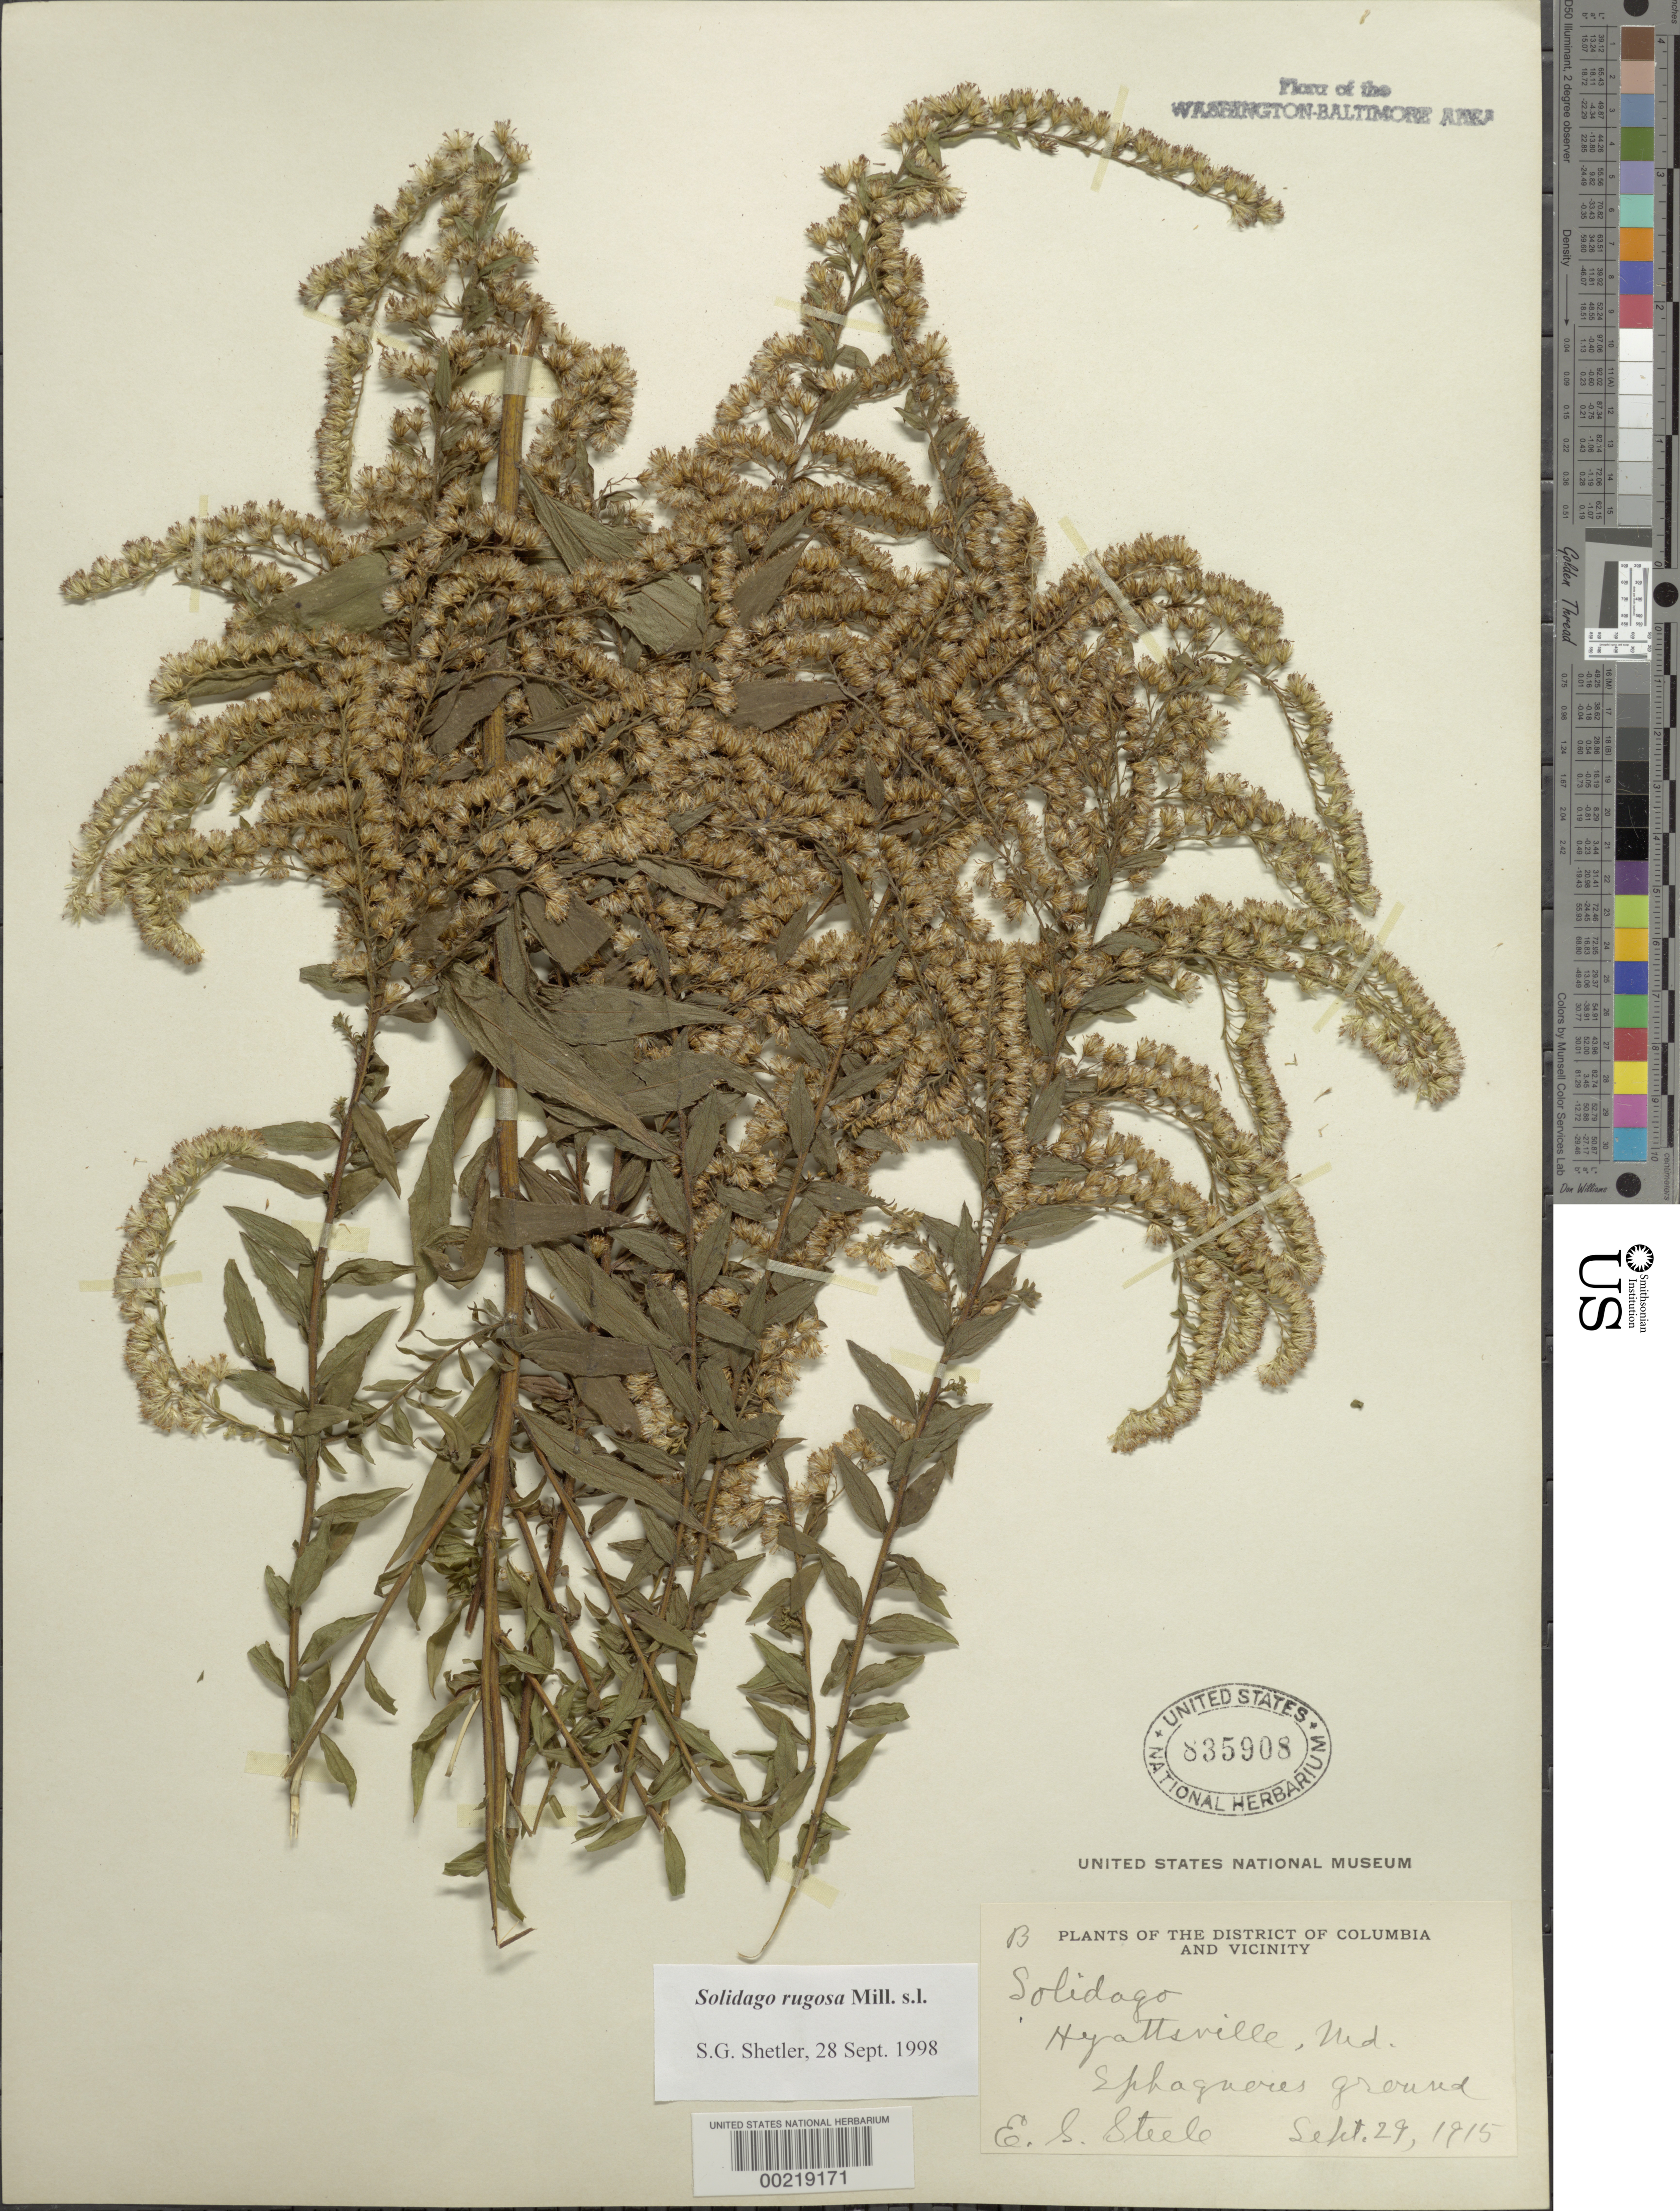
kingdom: Plantae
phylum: Tracheophyta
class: Magnoliopsida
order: Asterales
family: Asteraceae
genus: Solidago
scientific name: Solidago rugosa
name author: Mill.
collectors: E. Steele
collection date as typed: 29 Sep 1915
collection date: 1915-09-29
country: United States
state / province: Maryland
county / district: Prince George's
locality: Hyattsville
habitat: Sphagnous ground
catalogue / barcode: US 835908